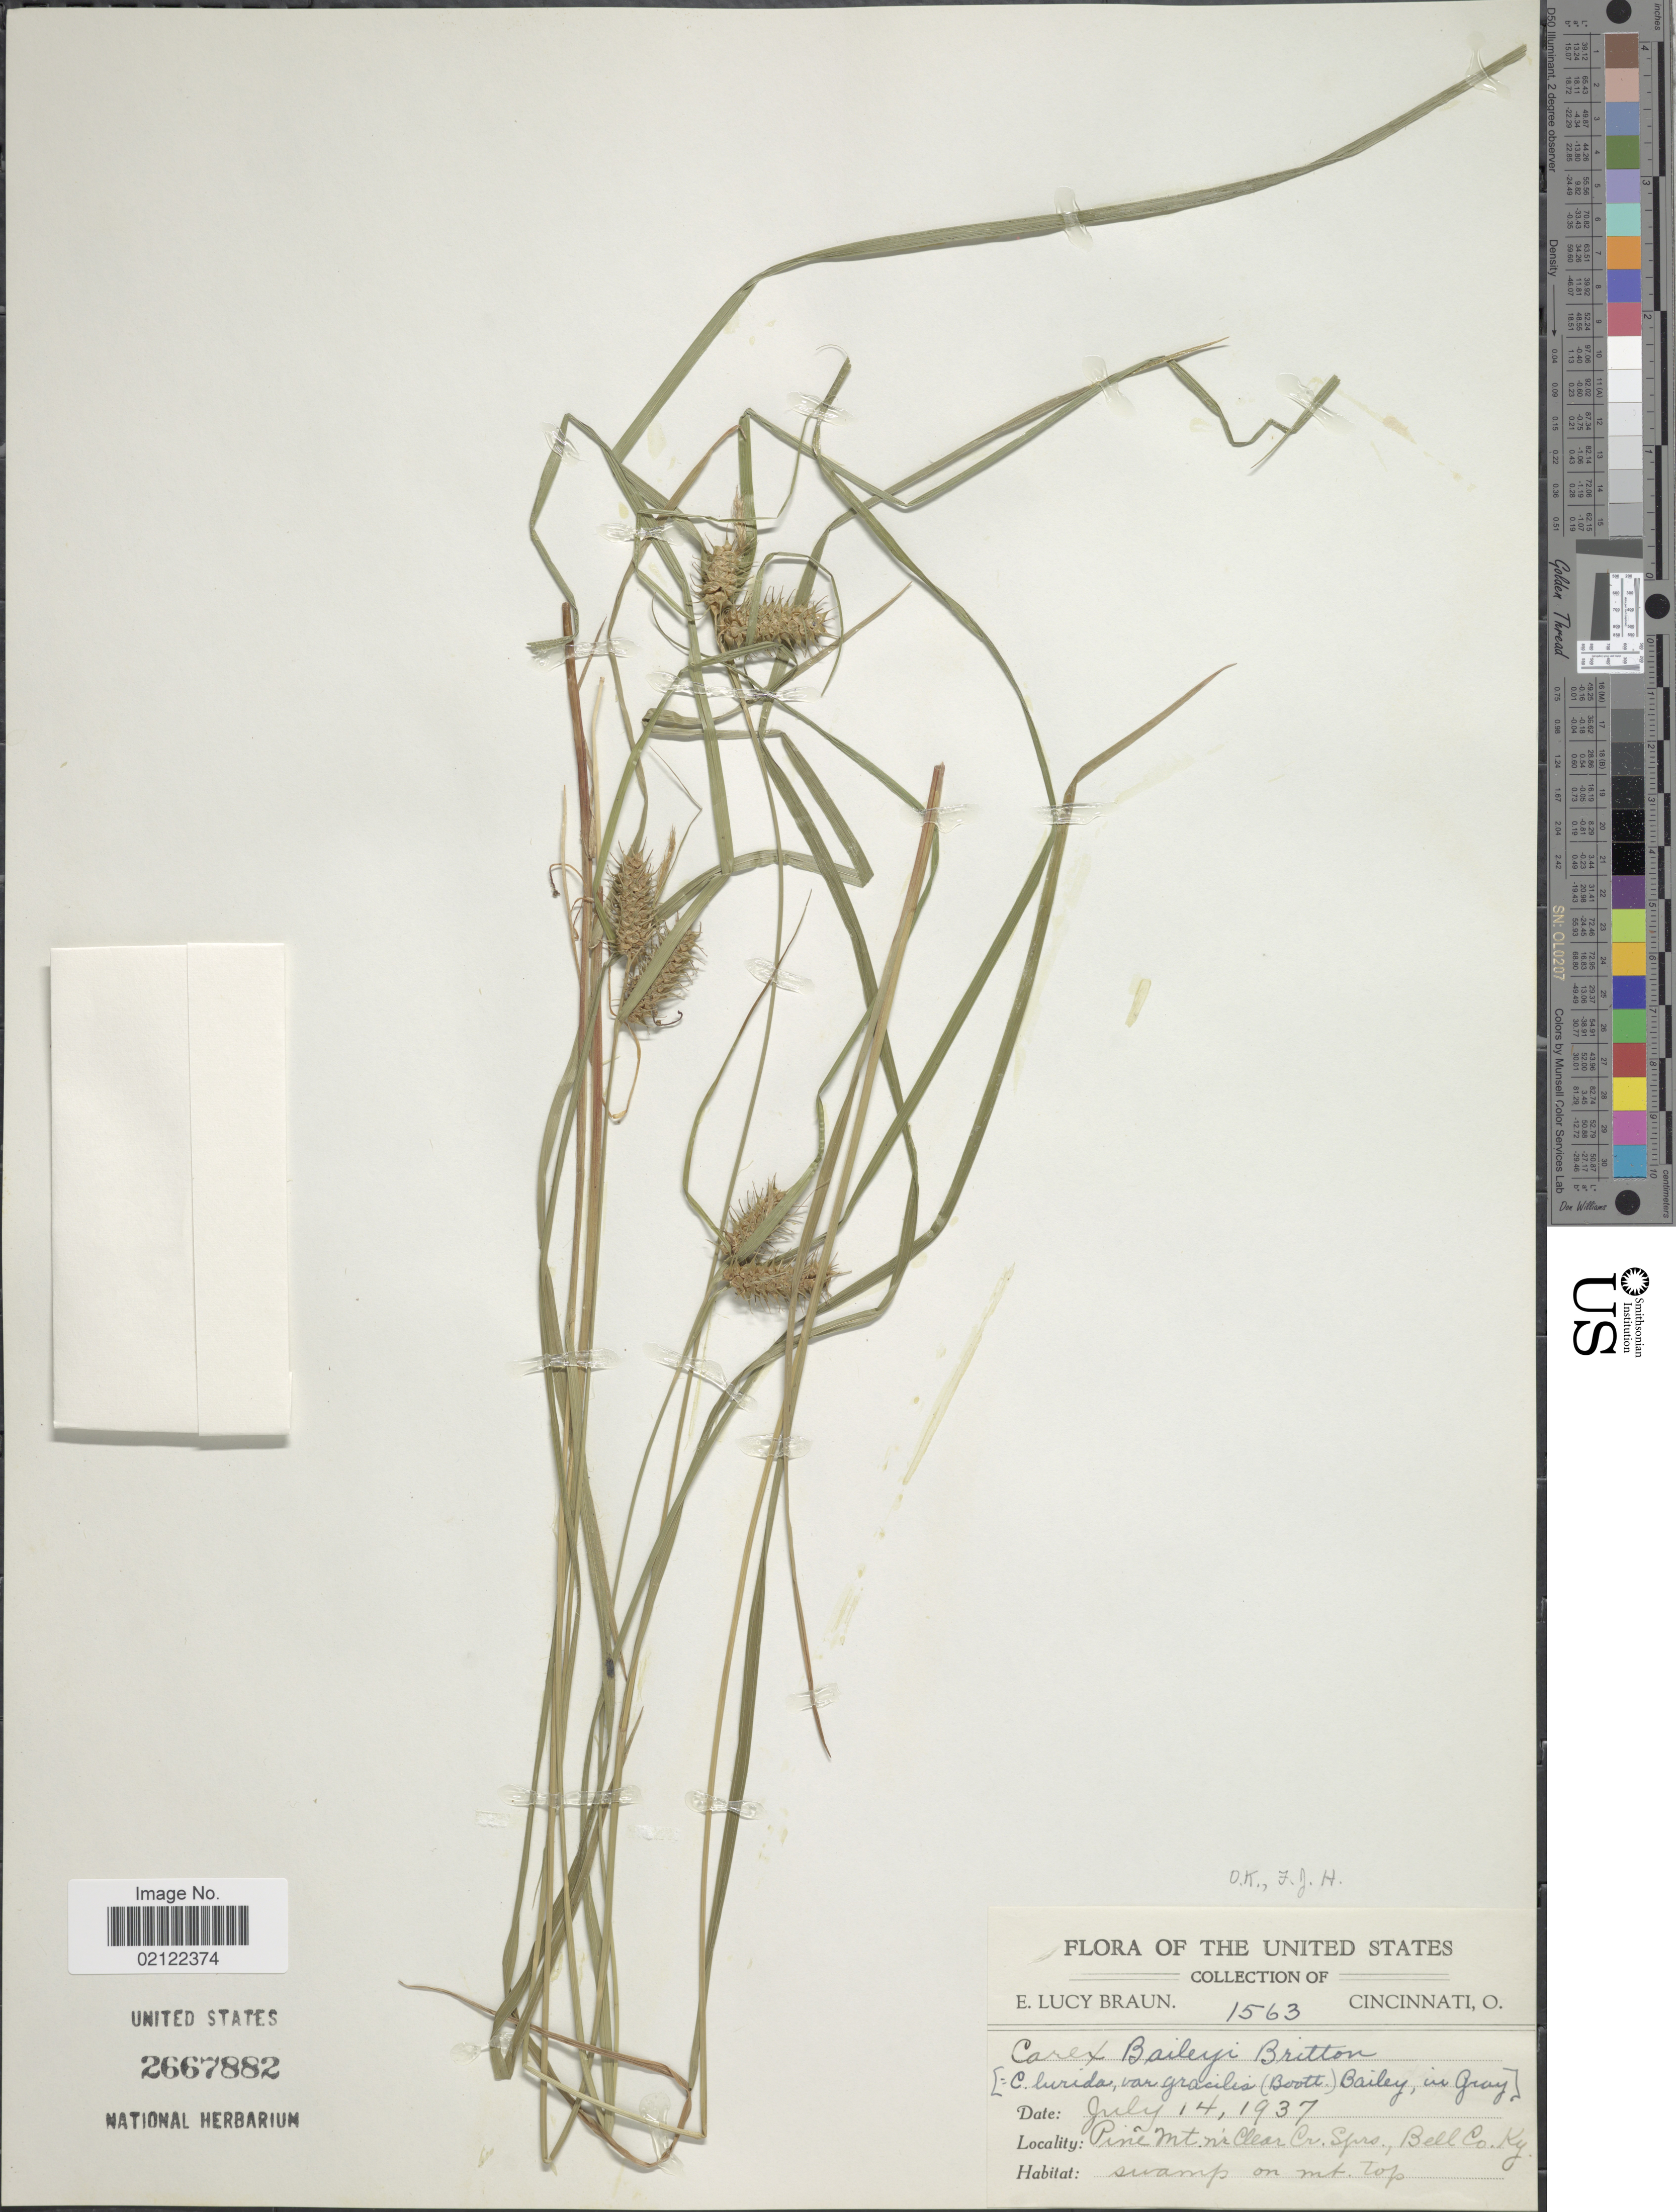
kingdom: Plantae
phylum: Tracheophyta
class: Liliopsida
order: Poales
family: Cyperaceae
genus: Carex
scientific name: Carex lurida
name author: Wahlenb.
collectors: E. L. Braun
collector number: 1563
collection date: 1937-07-14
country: United States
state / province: Kentucky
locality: Pine Mt. nr Clear Cr. Sprs., Bell Co., Ky.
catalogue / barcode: US 2667882